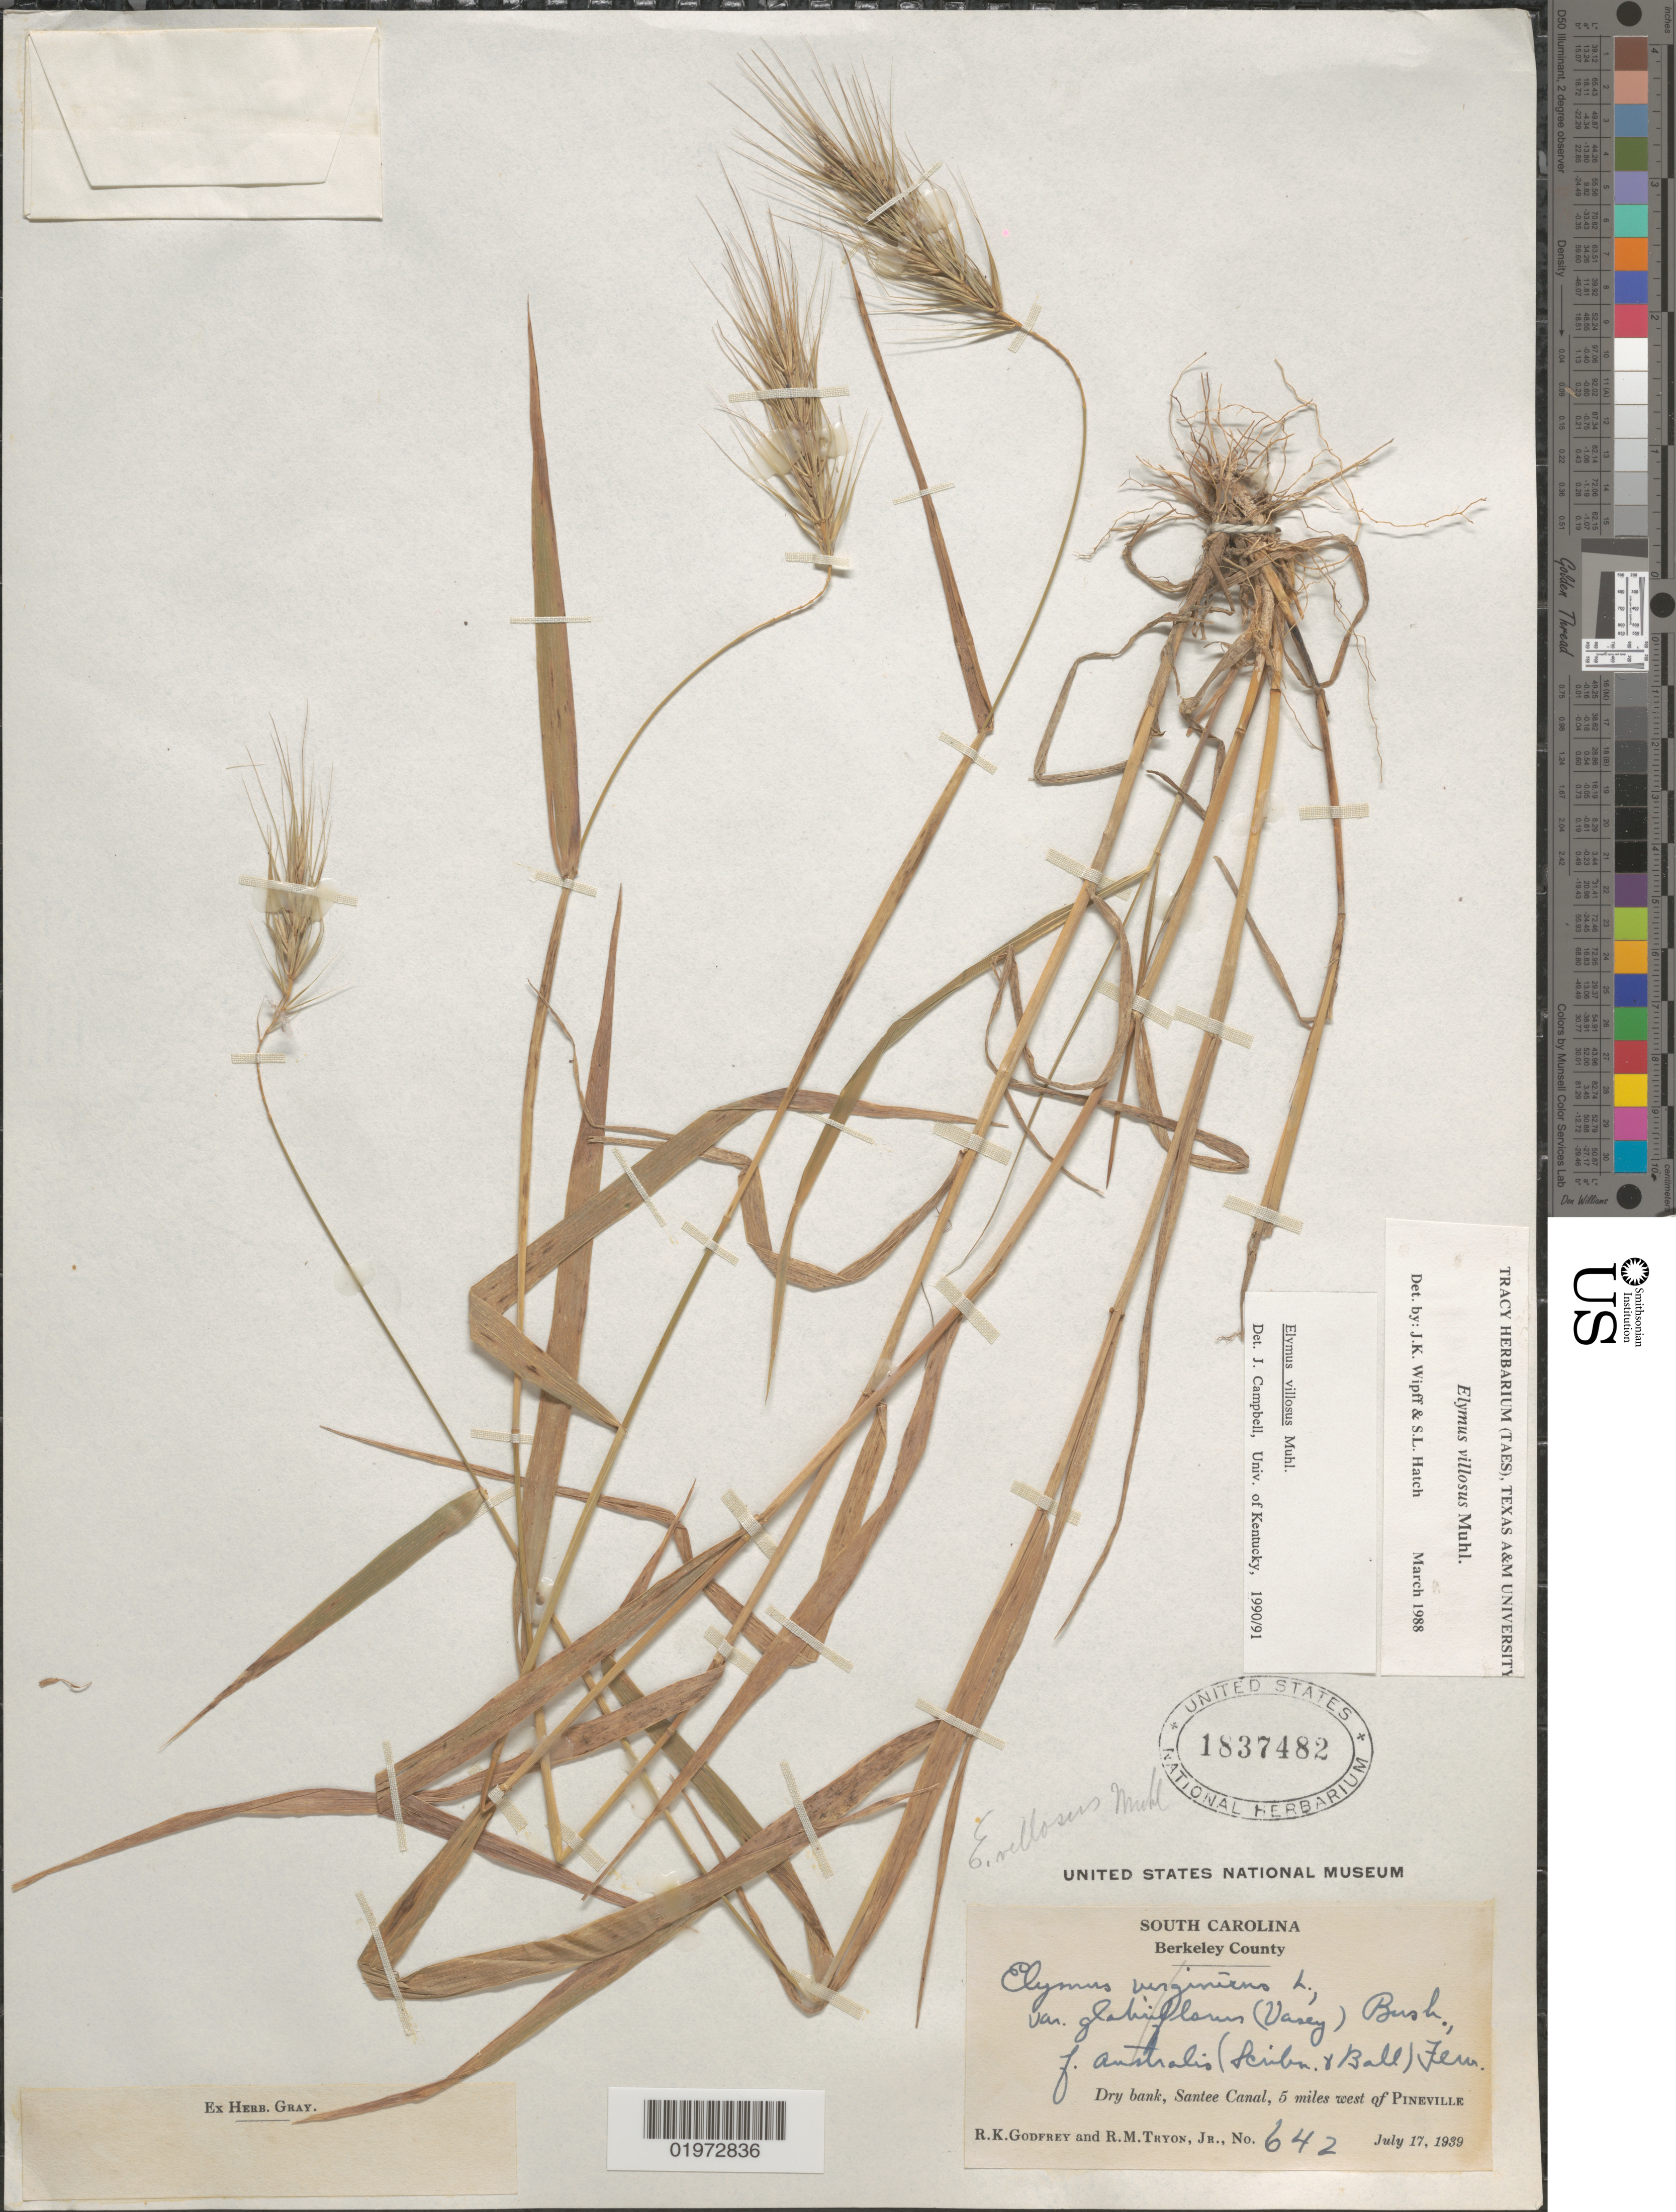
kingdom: Plantae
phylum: Tracheophyta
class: Liliopsida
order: Poales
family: Poaceae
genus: Elymus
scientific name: Elymus villosus var. arkansanus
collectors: R. K. Godfrey & R. Tryon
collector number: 642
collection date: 1939-07-17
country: United States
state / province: South Carolina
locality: Berkeley County. Dry bank, Santee Canal, 5 miles west of Pineville.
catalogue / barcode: US 1837482